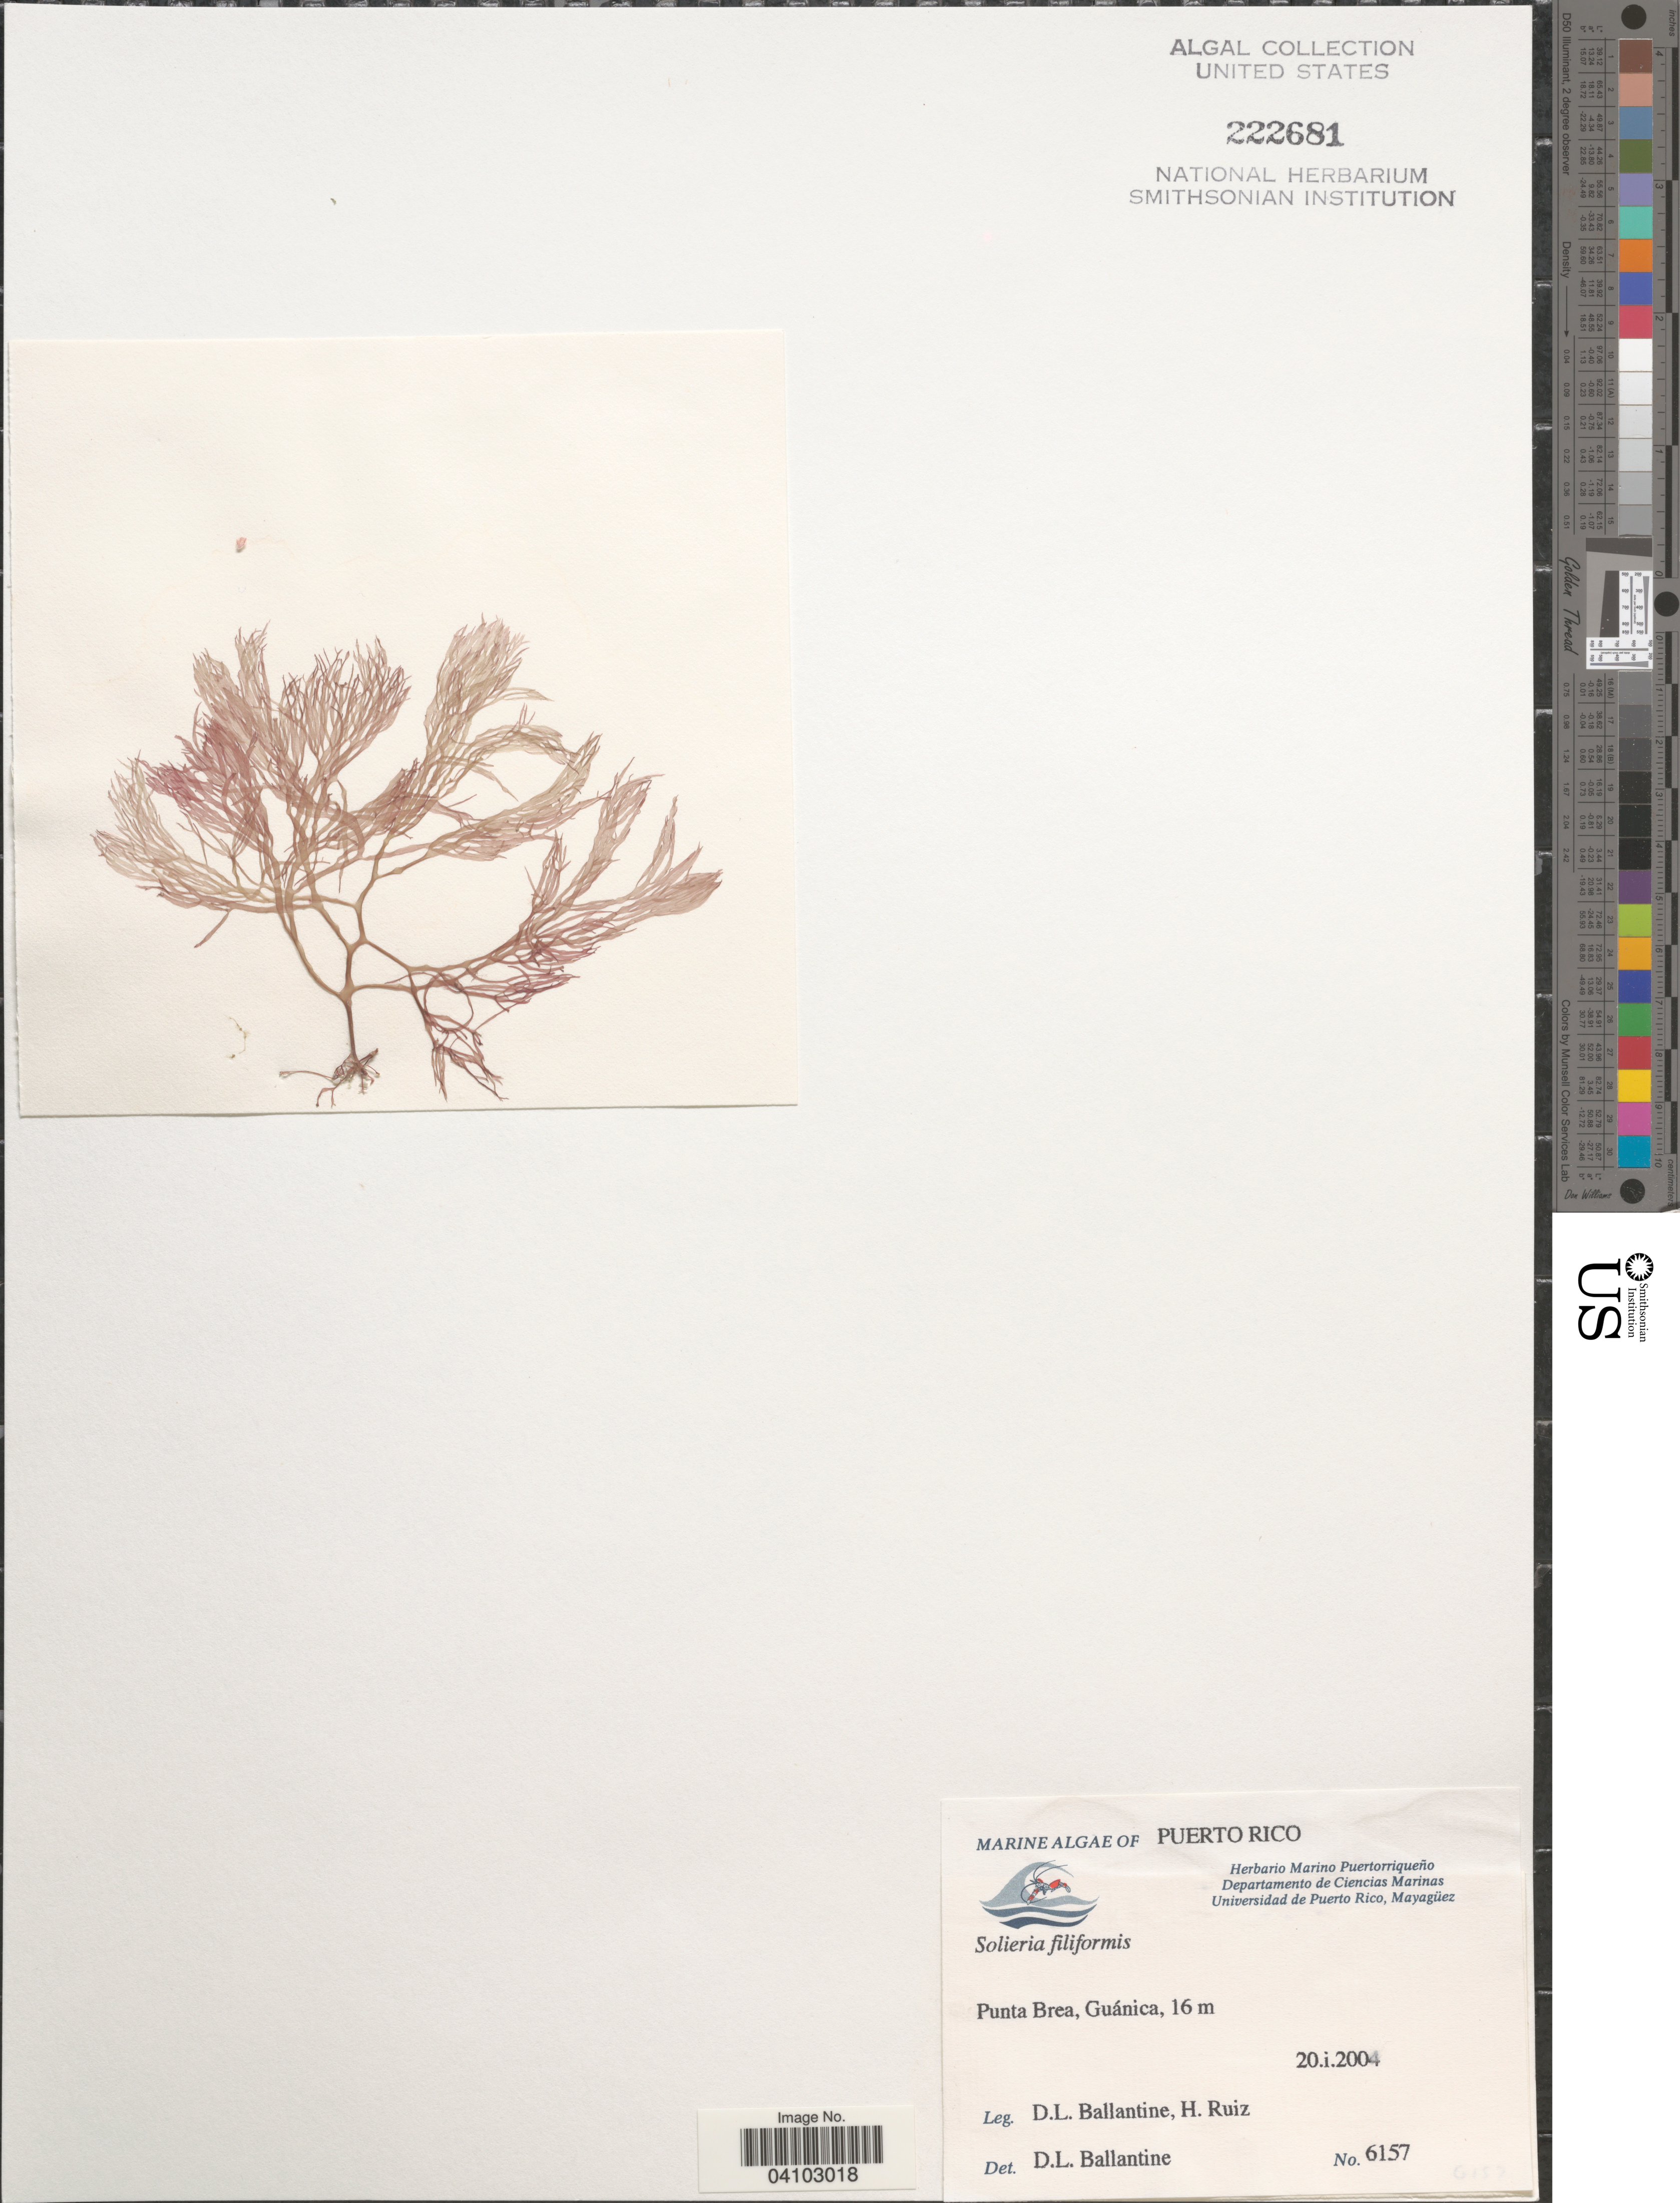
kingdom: Plantae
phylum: Rhodophyta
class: Florideophyceae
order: Gigartinales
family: Solieriaceae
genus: Solieria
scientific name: Solieria filiformis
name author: (Kütz.) P.W. Gabrielson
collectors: D.L. Ballantine & H. Ruiz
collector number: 6157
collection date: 2004-01-20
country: Puerto Rico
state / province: Guánica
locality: Punta Brea.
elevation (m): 16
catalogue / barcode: US 222681